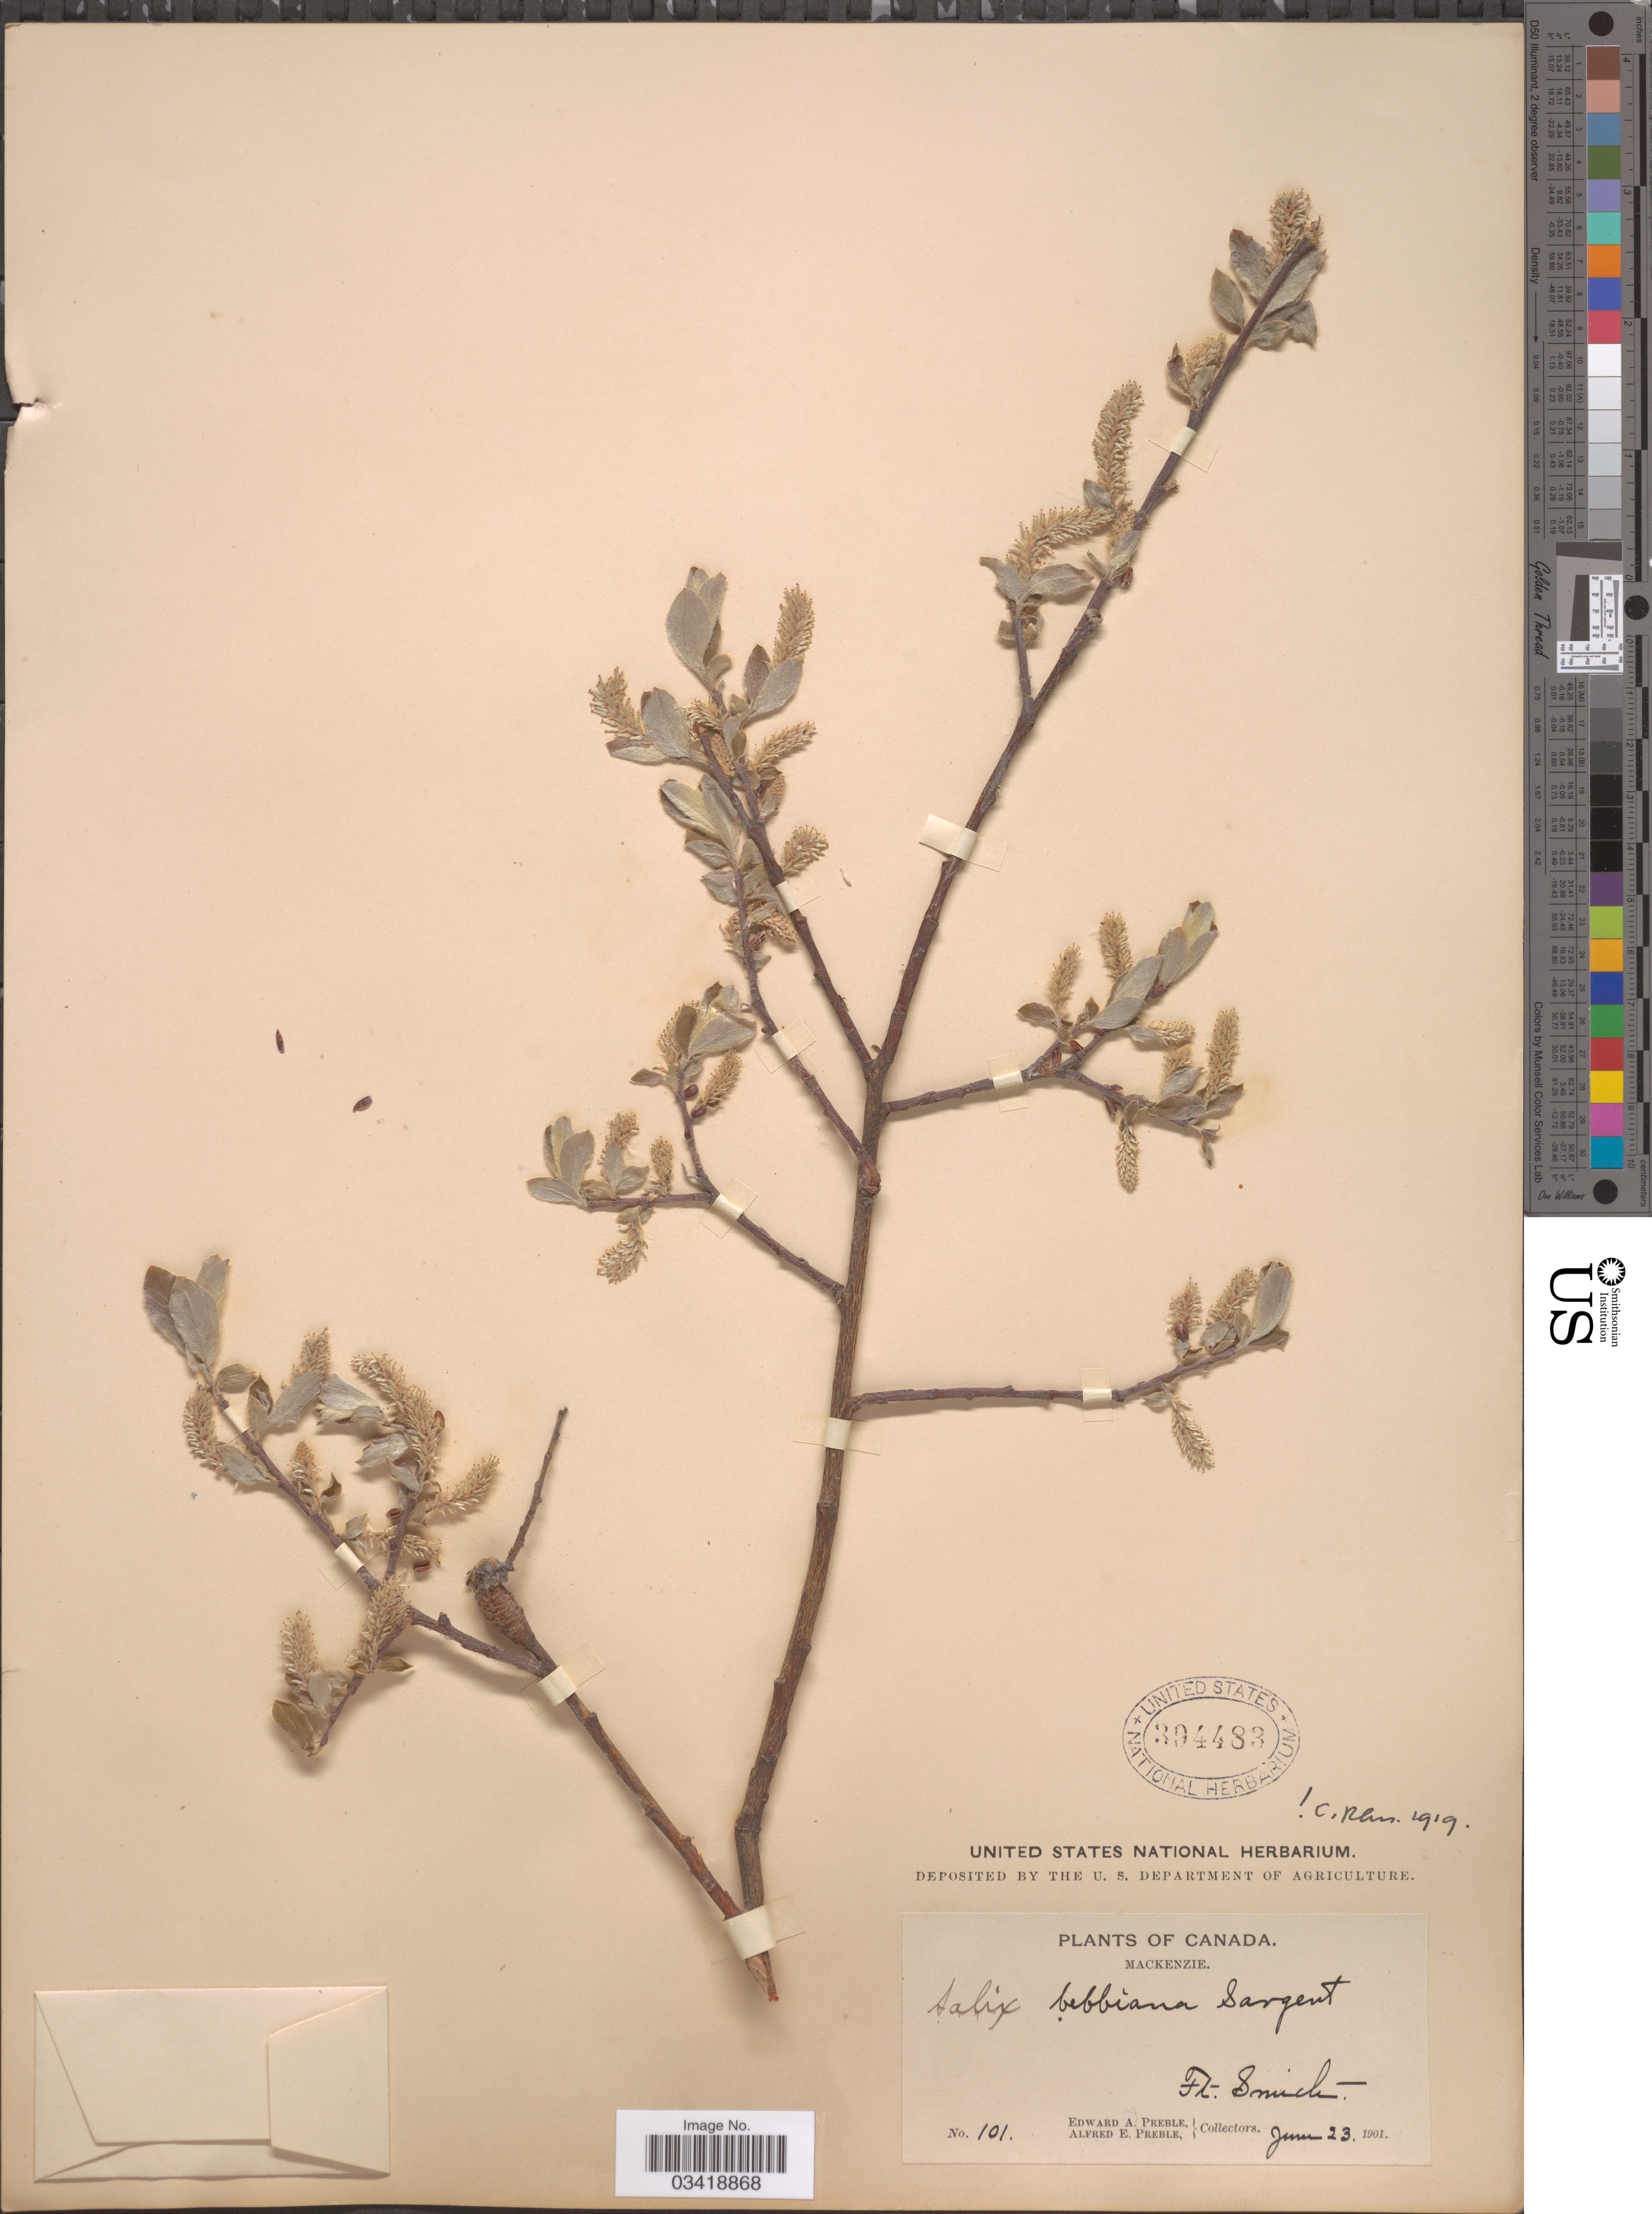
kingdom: Plantae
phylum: Tracheophyta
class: Magnoliopsida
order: Malpighiales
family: Salicaceae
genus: Salix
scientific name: Salix bebbiana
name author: Sarg.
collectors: E. Preble & A. Preble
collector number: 101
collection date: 1901-06-23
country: Canada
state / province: Northwest Territories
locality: Mackenzie. Ft. Smith.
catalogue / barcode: US 394483